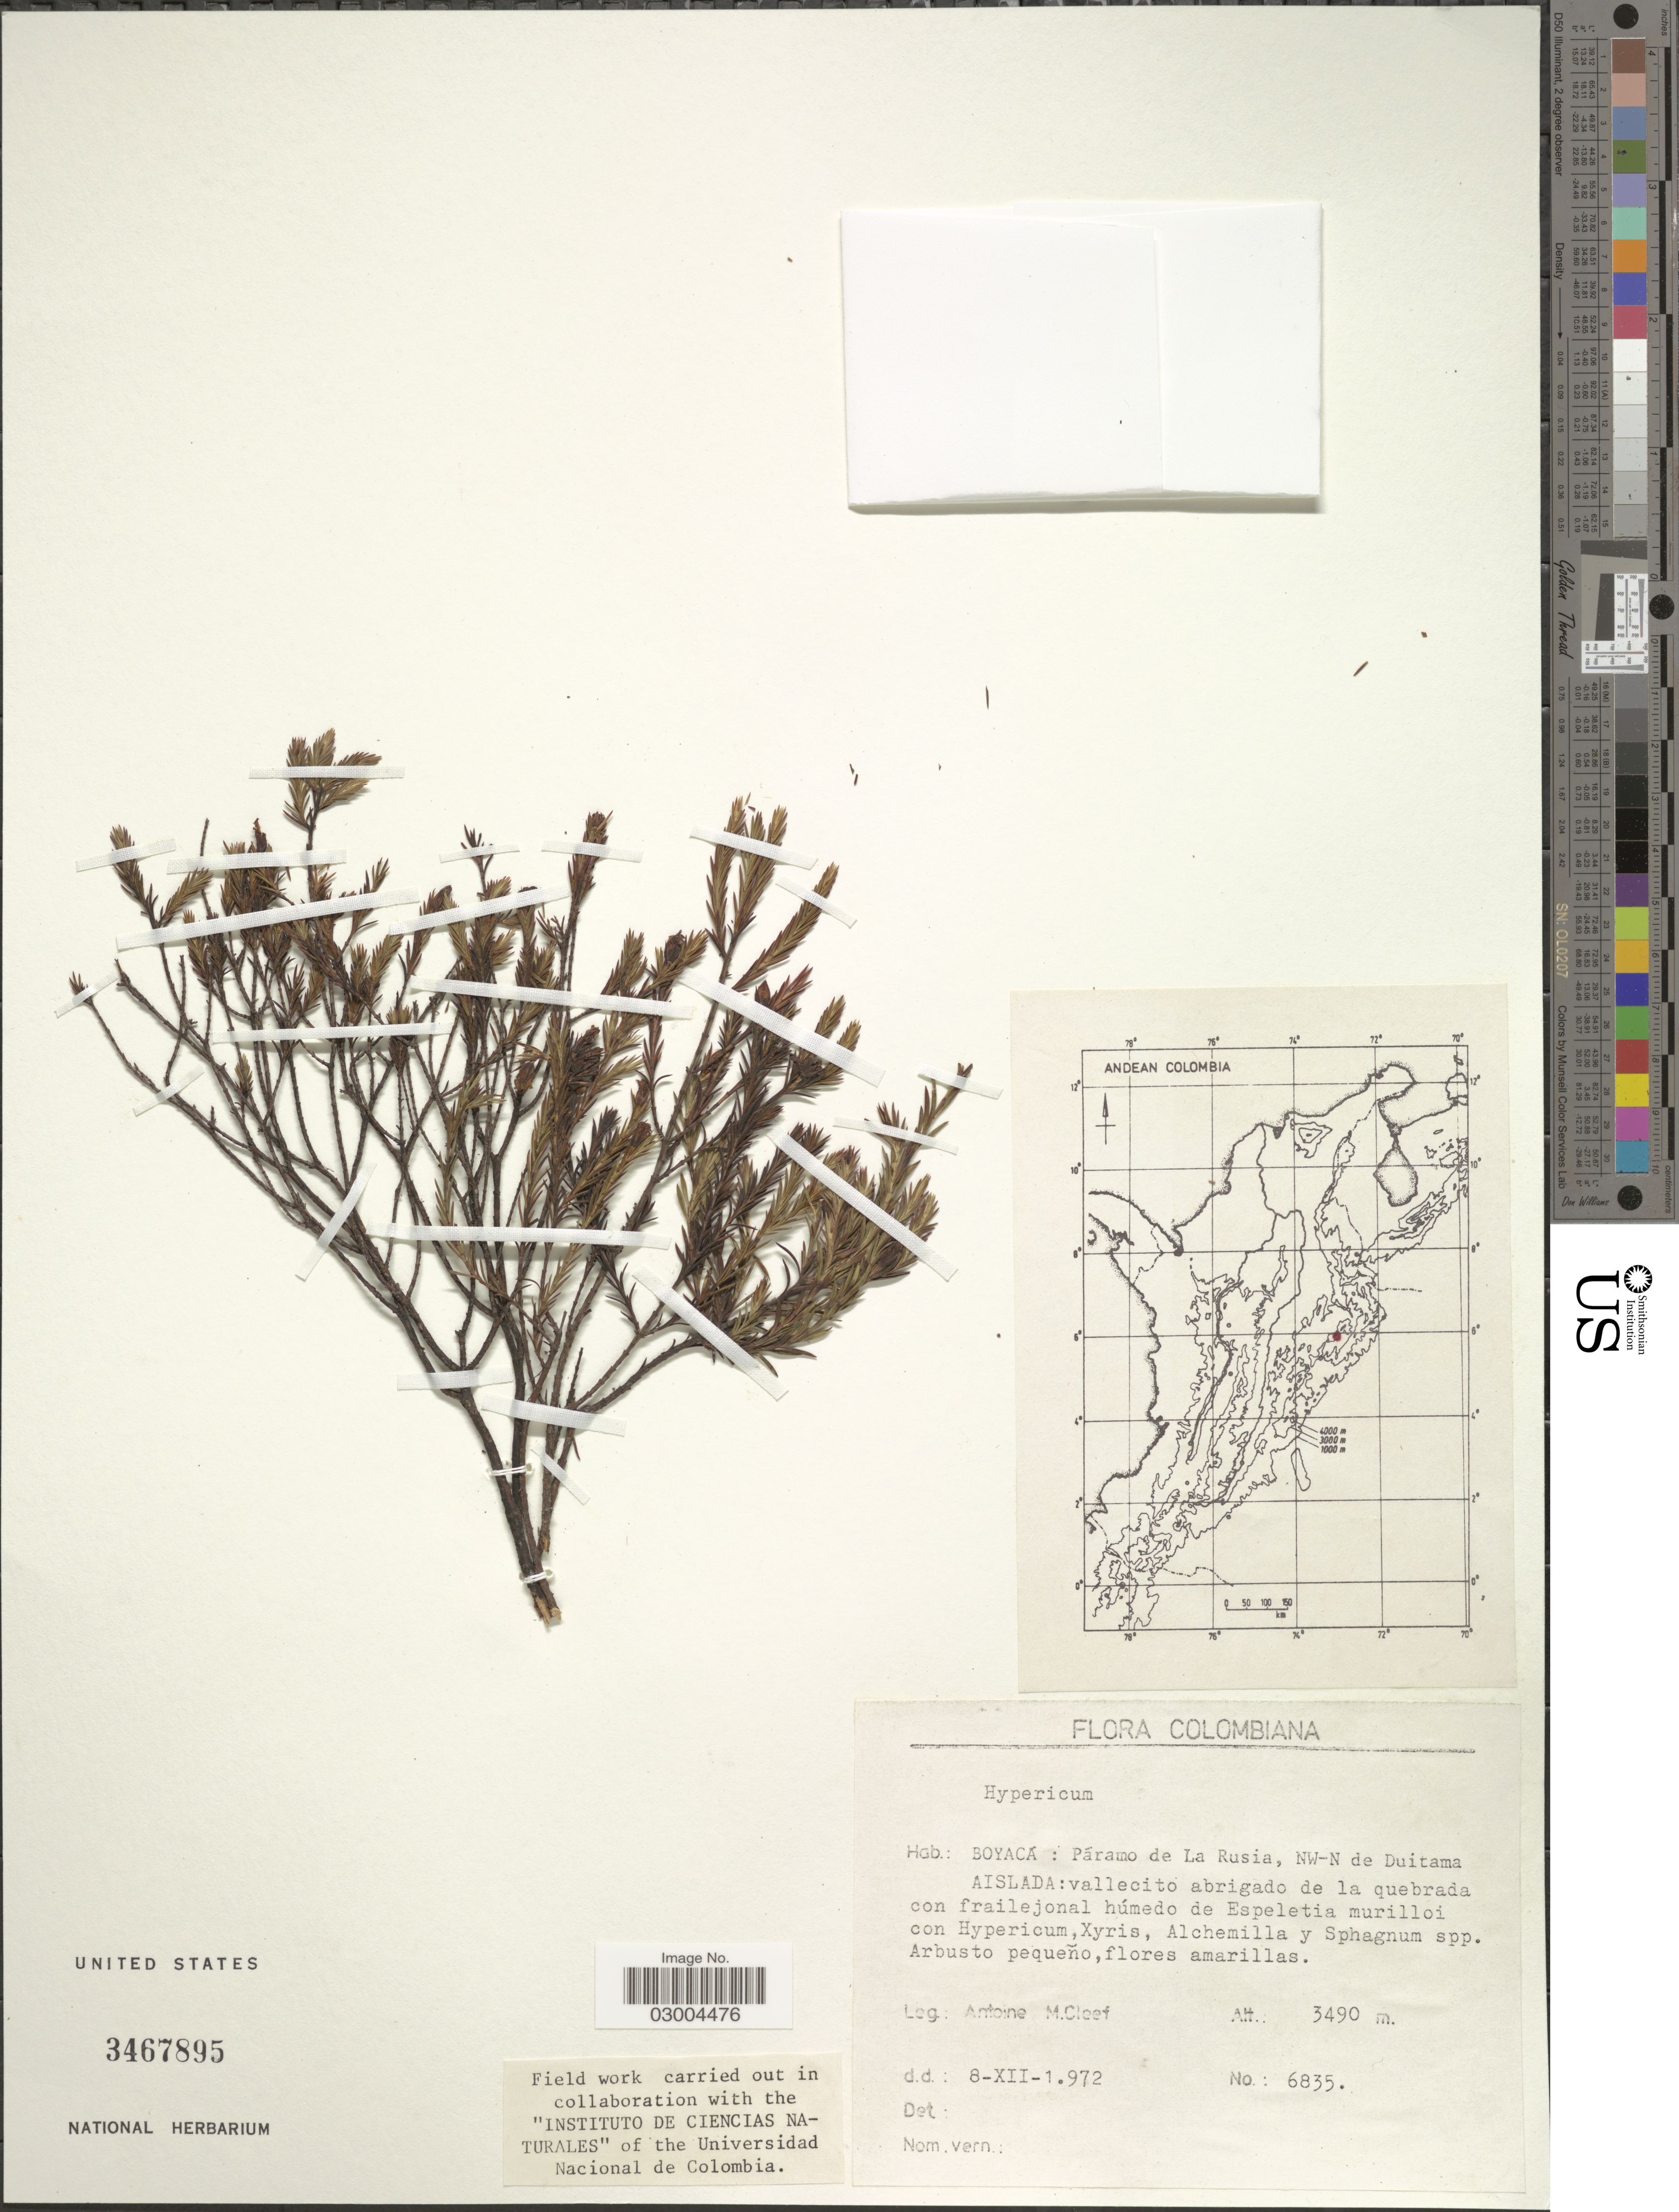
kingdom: Plantae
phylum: Tracheophyta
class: Magnoliopsida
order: Malpighiales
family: Hypericaceae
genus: Hypericum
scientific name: Hypericum sp.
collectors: A. M. Cleef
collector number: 6835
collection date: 1972-12-08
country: Colombia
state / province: Boyacá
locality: Páramo de La Rusia, NW-N de Duitama. Aislada.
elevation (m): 3490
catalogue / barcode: US 3467895